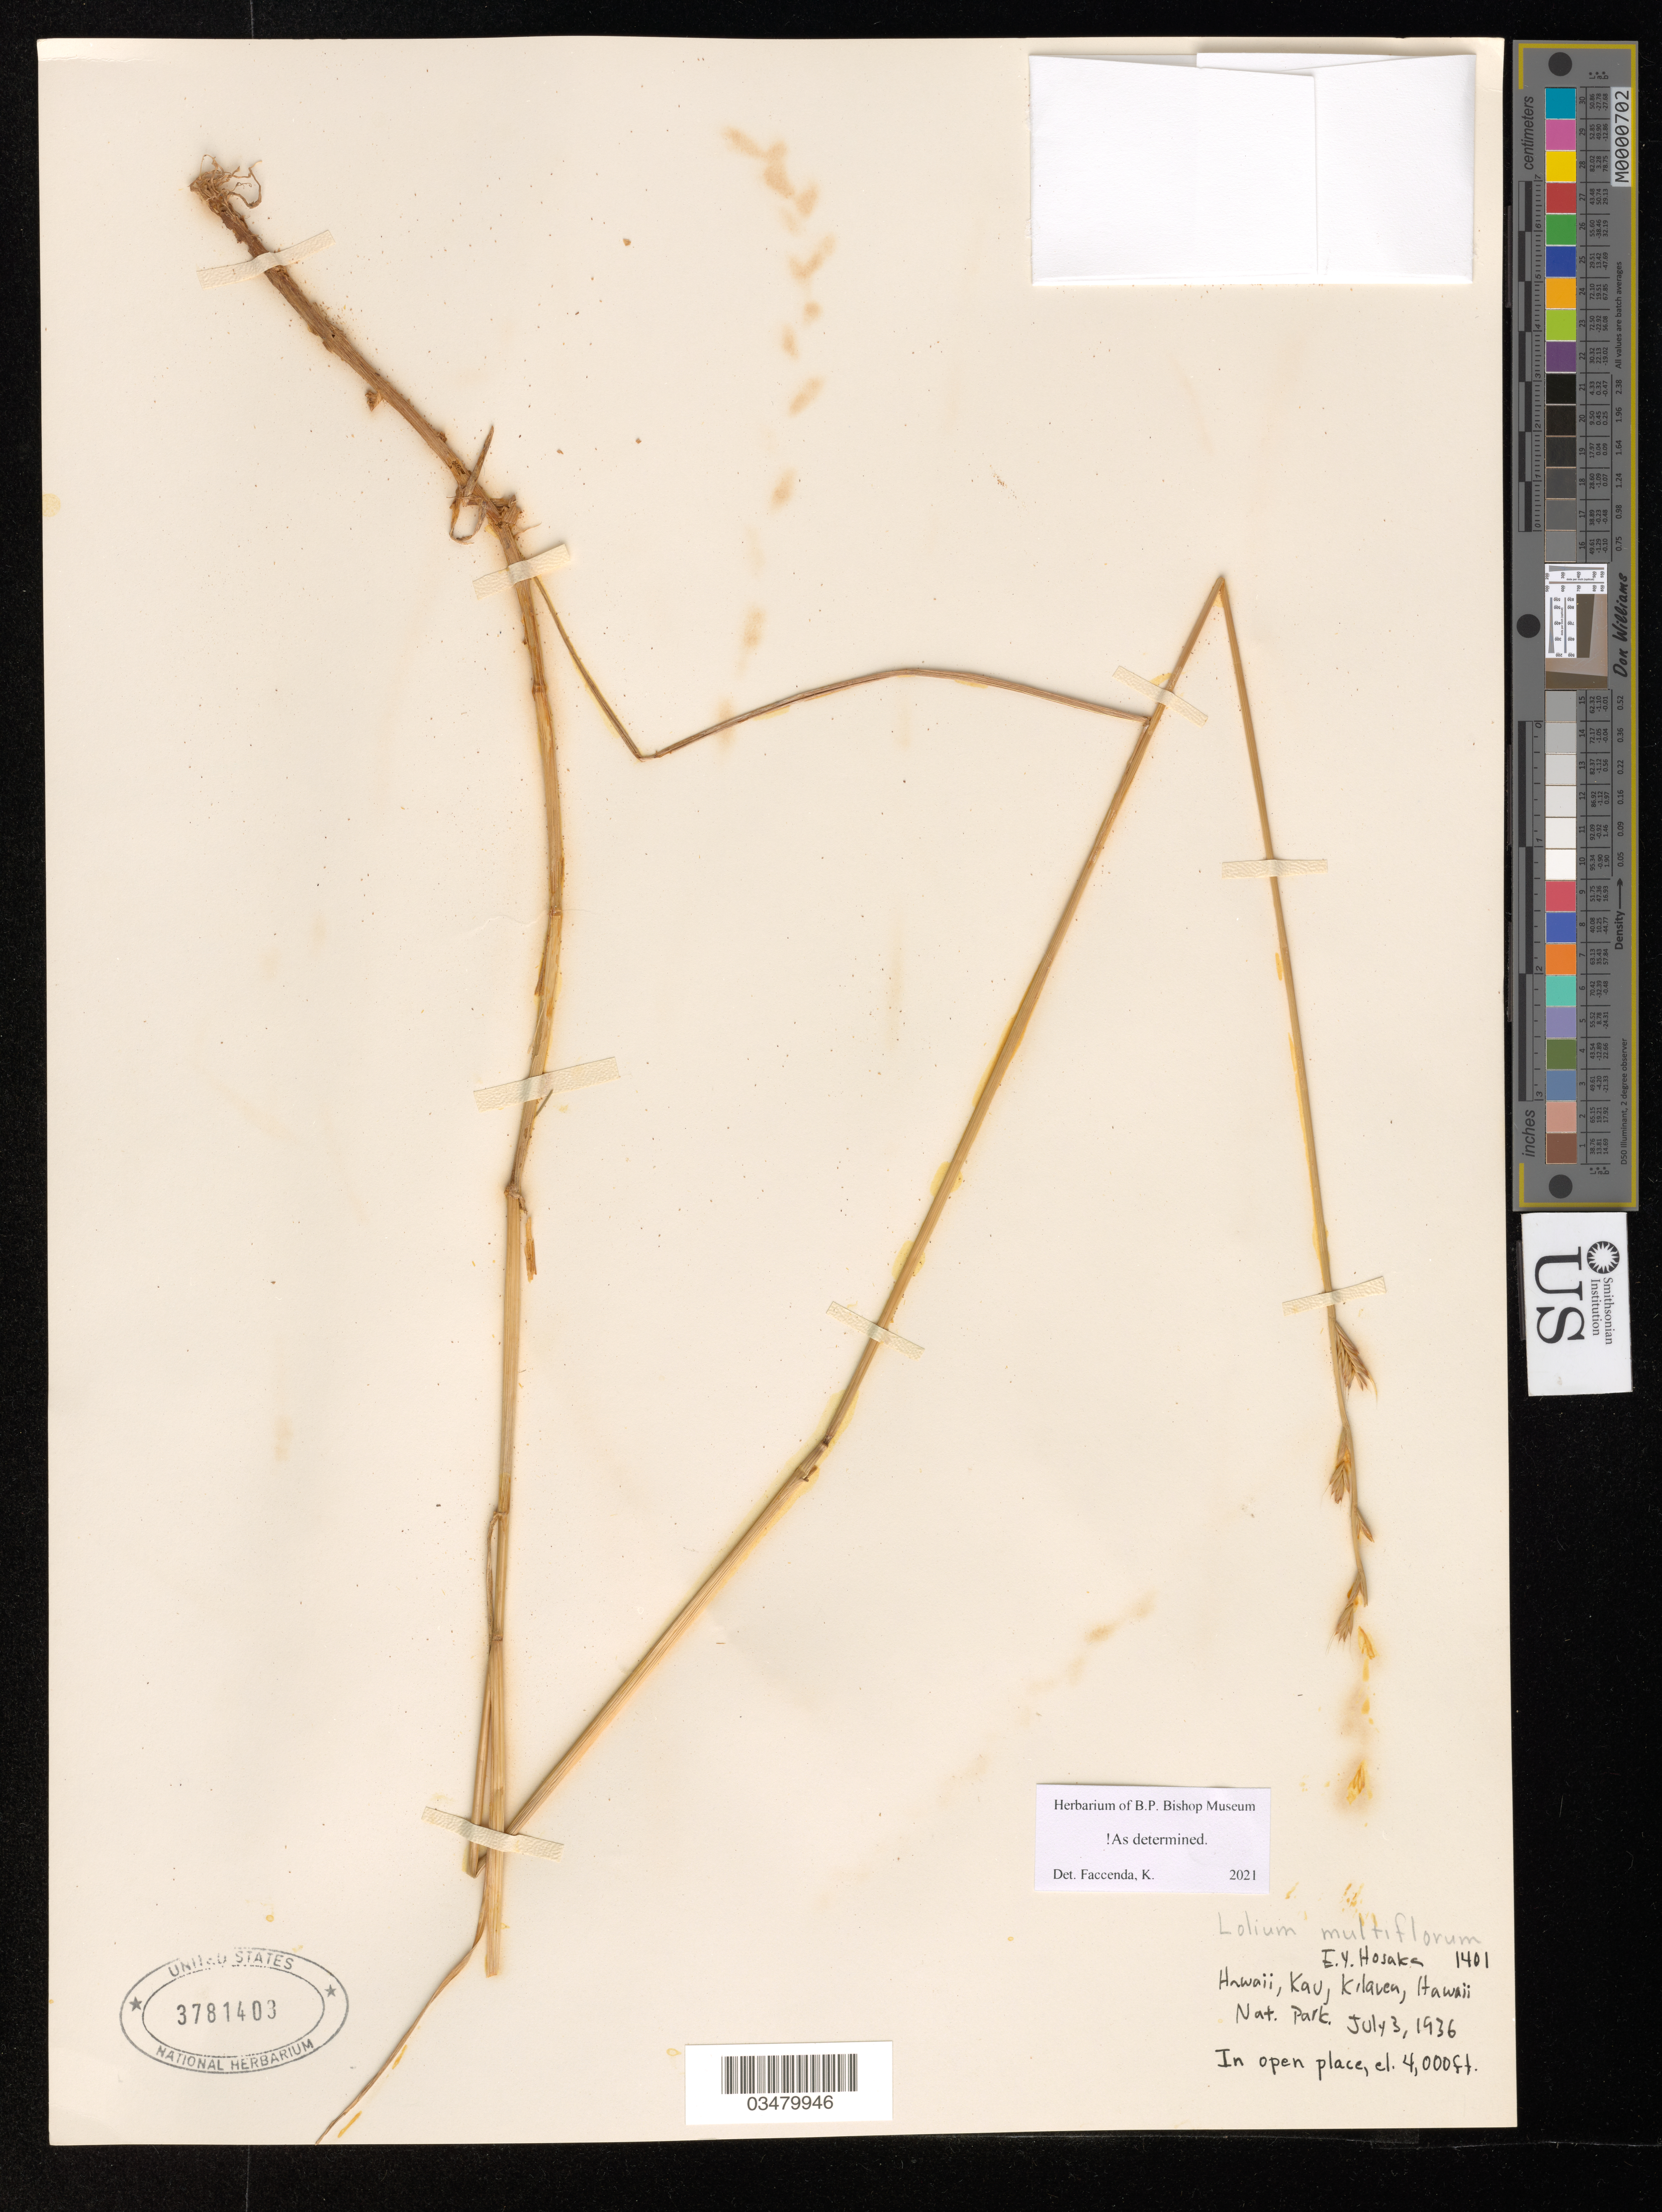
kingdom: Plantae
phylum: Tracheophyta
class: Liliopsida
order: Poales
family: Poaceae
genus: Lolium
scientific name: Lolium multiflorum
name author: Lam.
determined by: Faccenda, K.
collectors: E. Y. Hosaka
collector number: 1401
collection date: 1936-07-03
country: United States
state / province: Hawaii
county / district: Hawaii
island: Hawaii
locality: Kilauea, Hawaii National Park.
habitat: Open place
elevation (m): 1219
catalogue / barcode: US 3781403